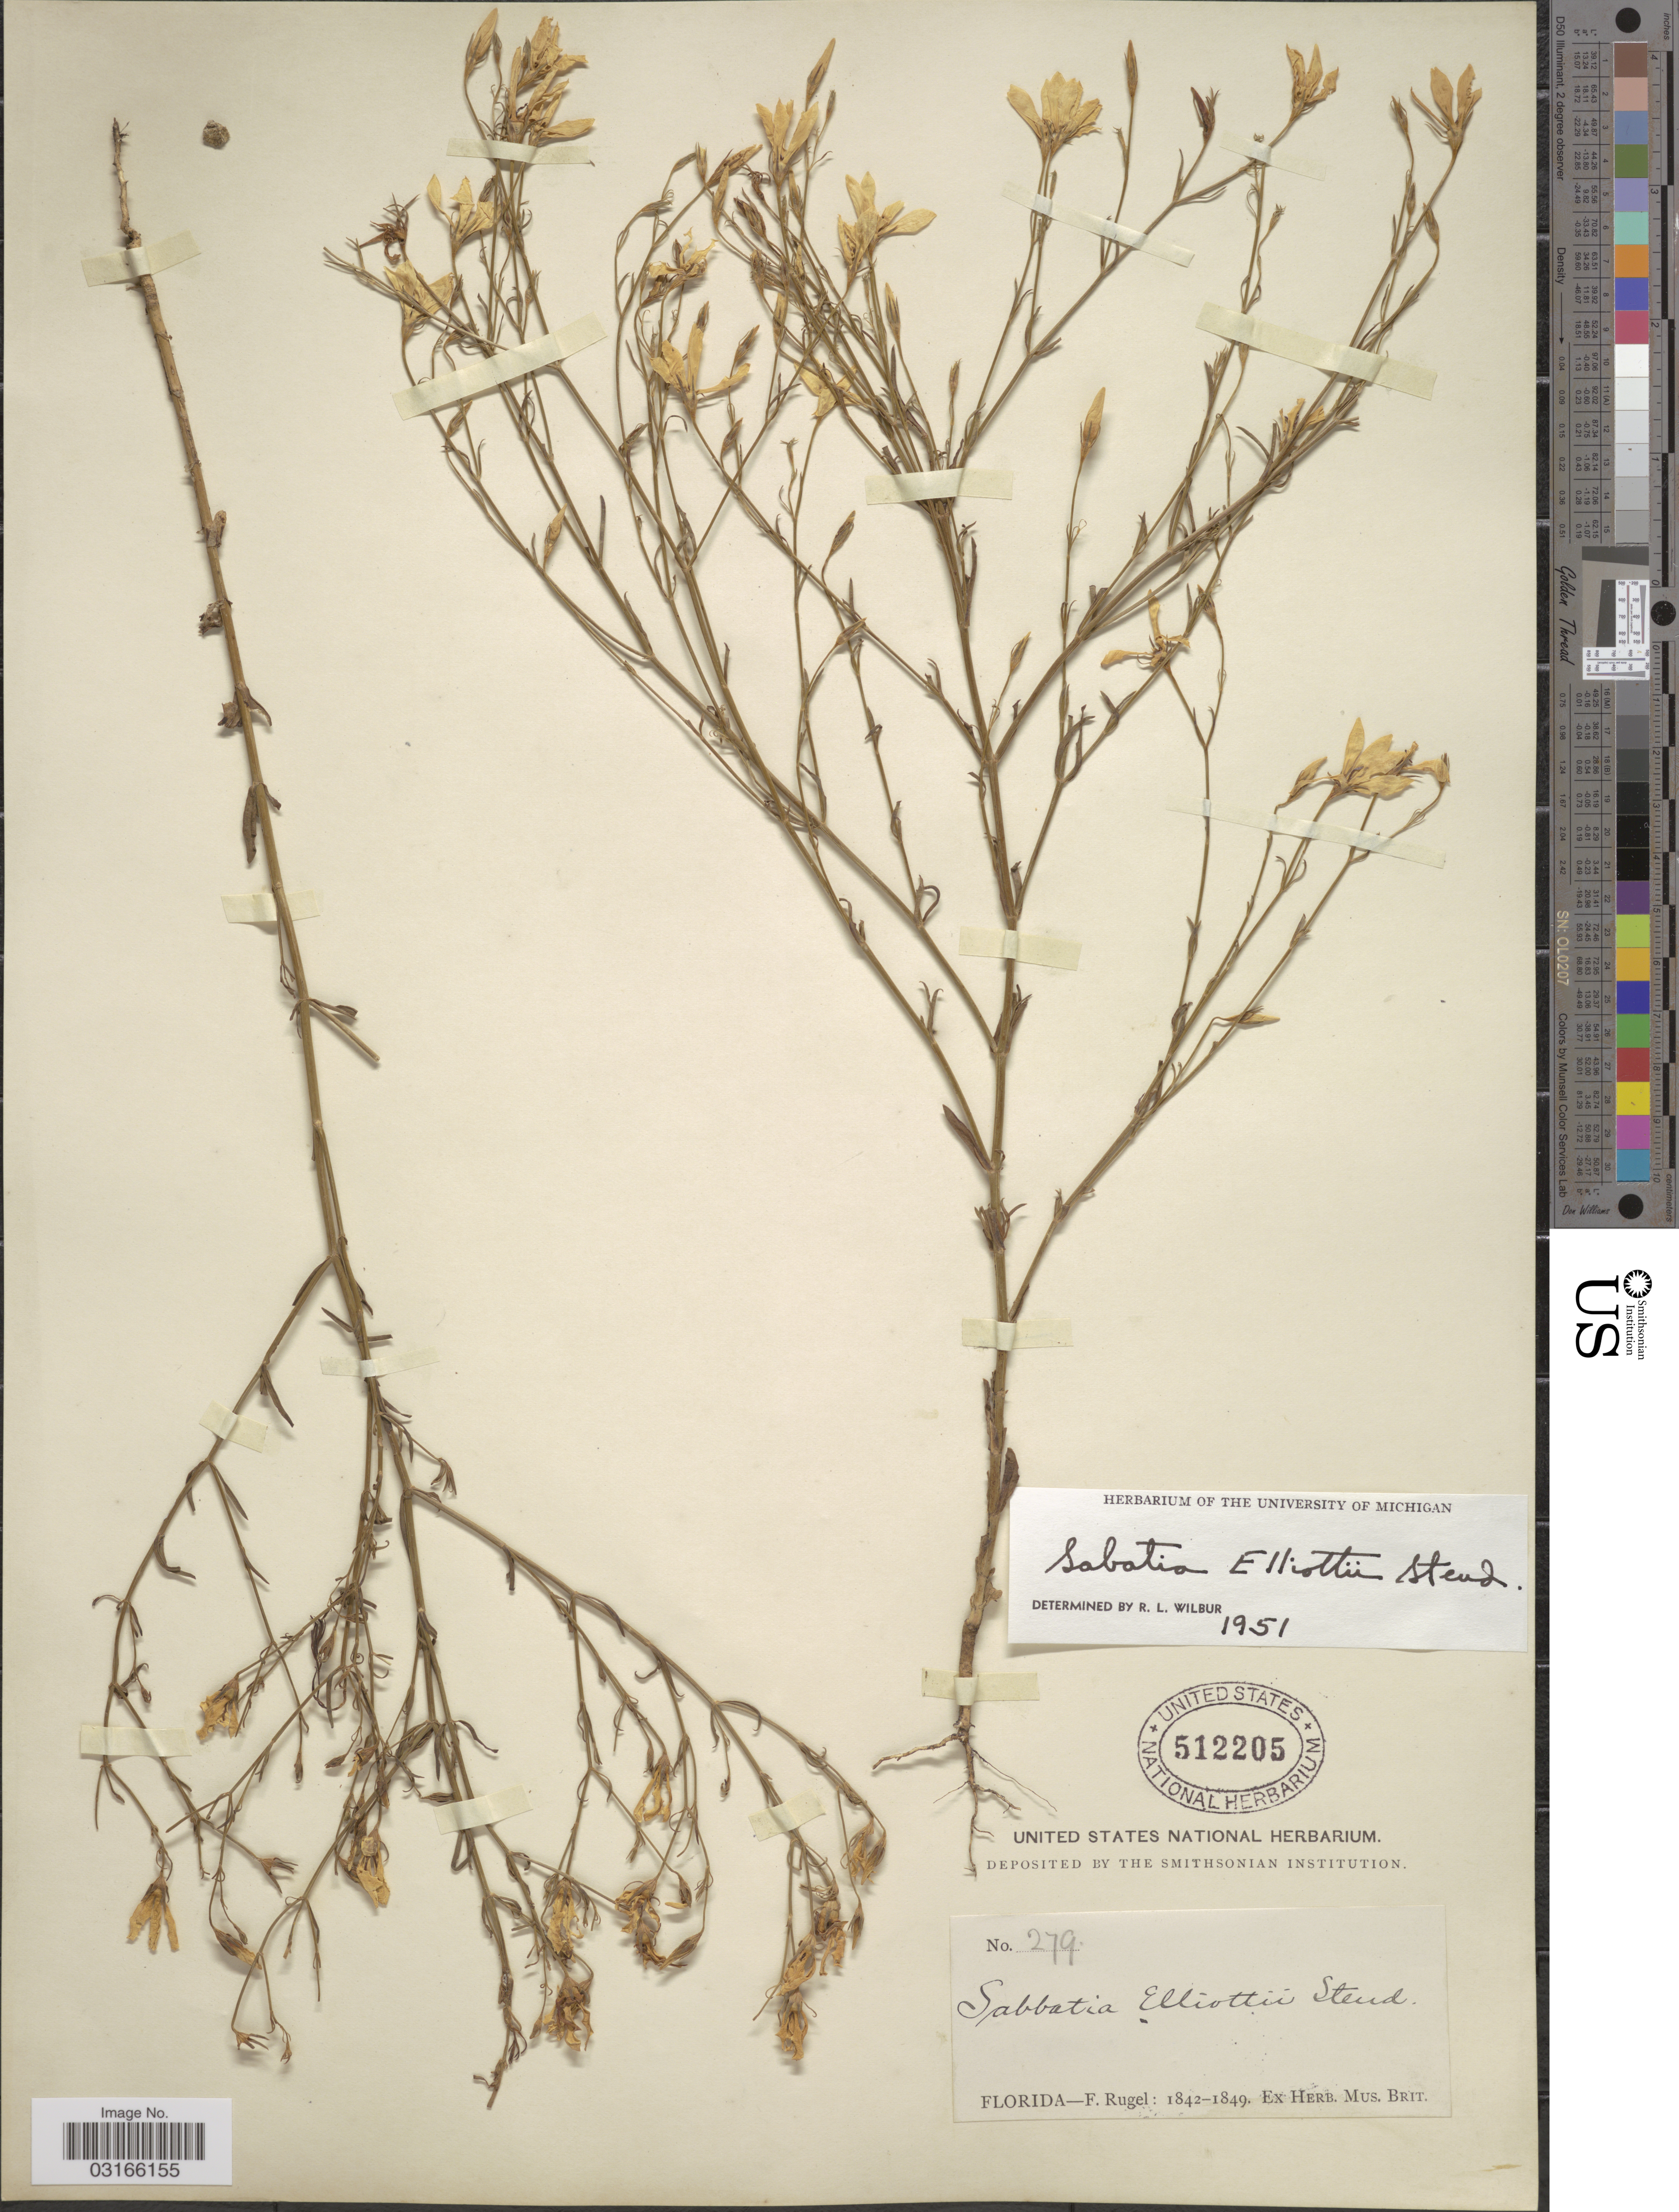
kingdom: Plantae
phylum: Tracheophyta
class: Magnoliopsida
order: Gentianales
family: Gentianaceae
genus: Sabatia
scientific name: Sabatia brevifolia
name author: Raf.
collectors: F. Rugel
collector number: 279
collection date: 1842/1849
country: United States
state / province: Florida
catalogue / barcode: US 512205